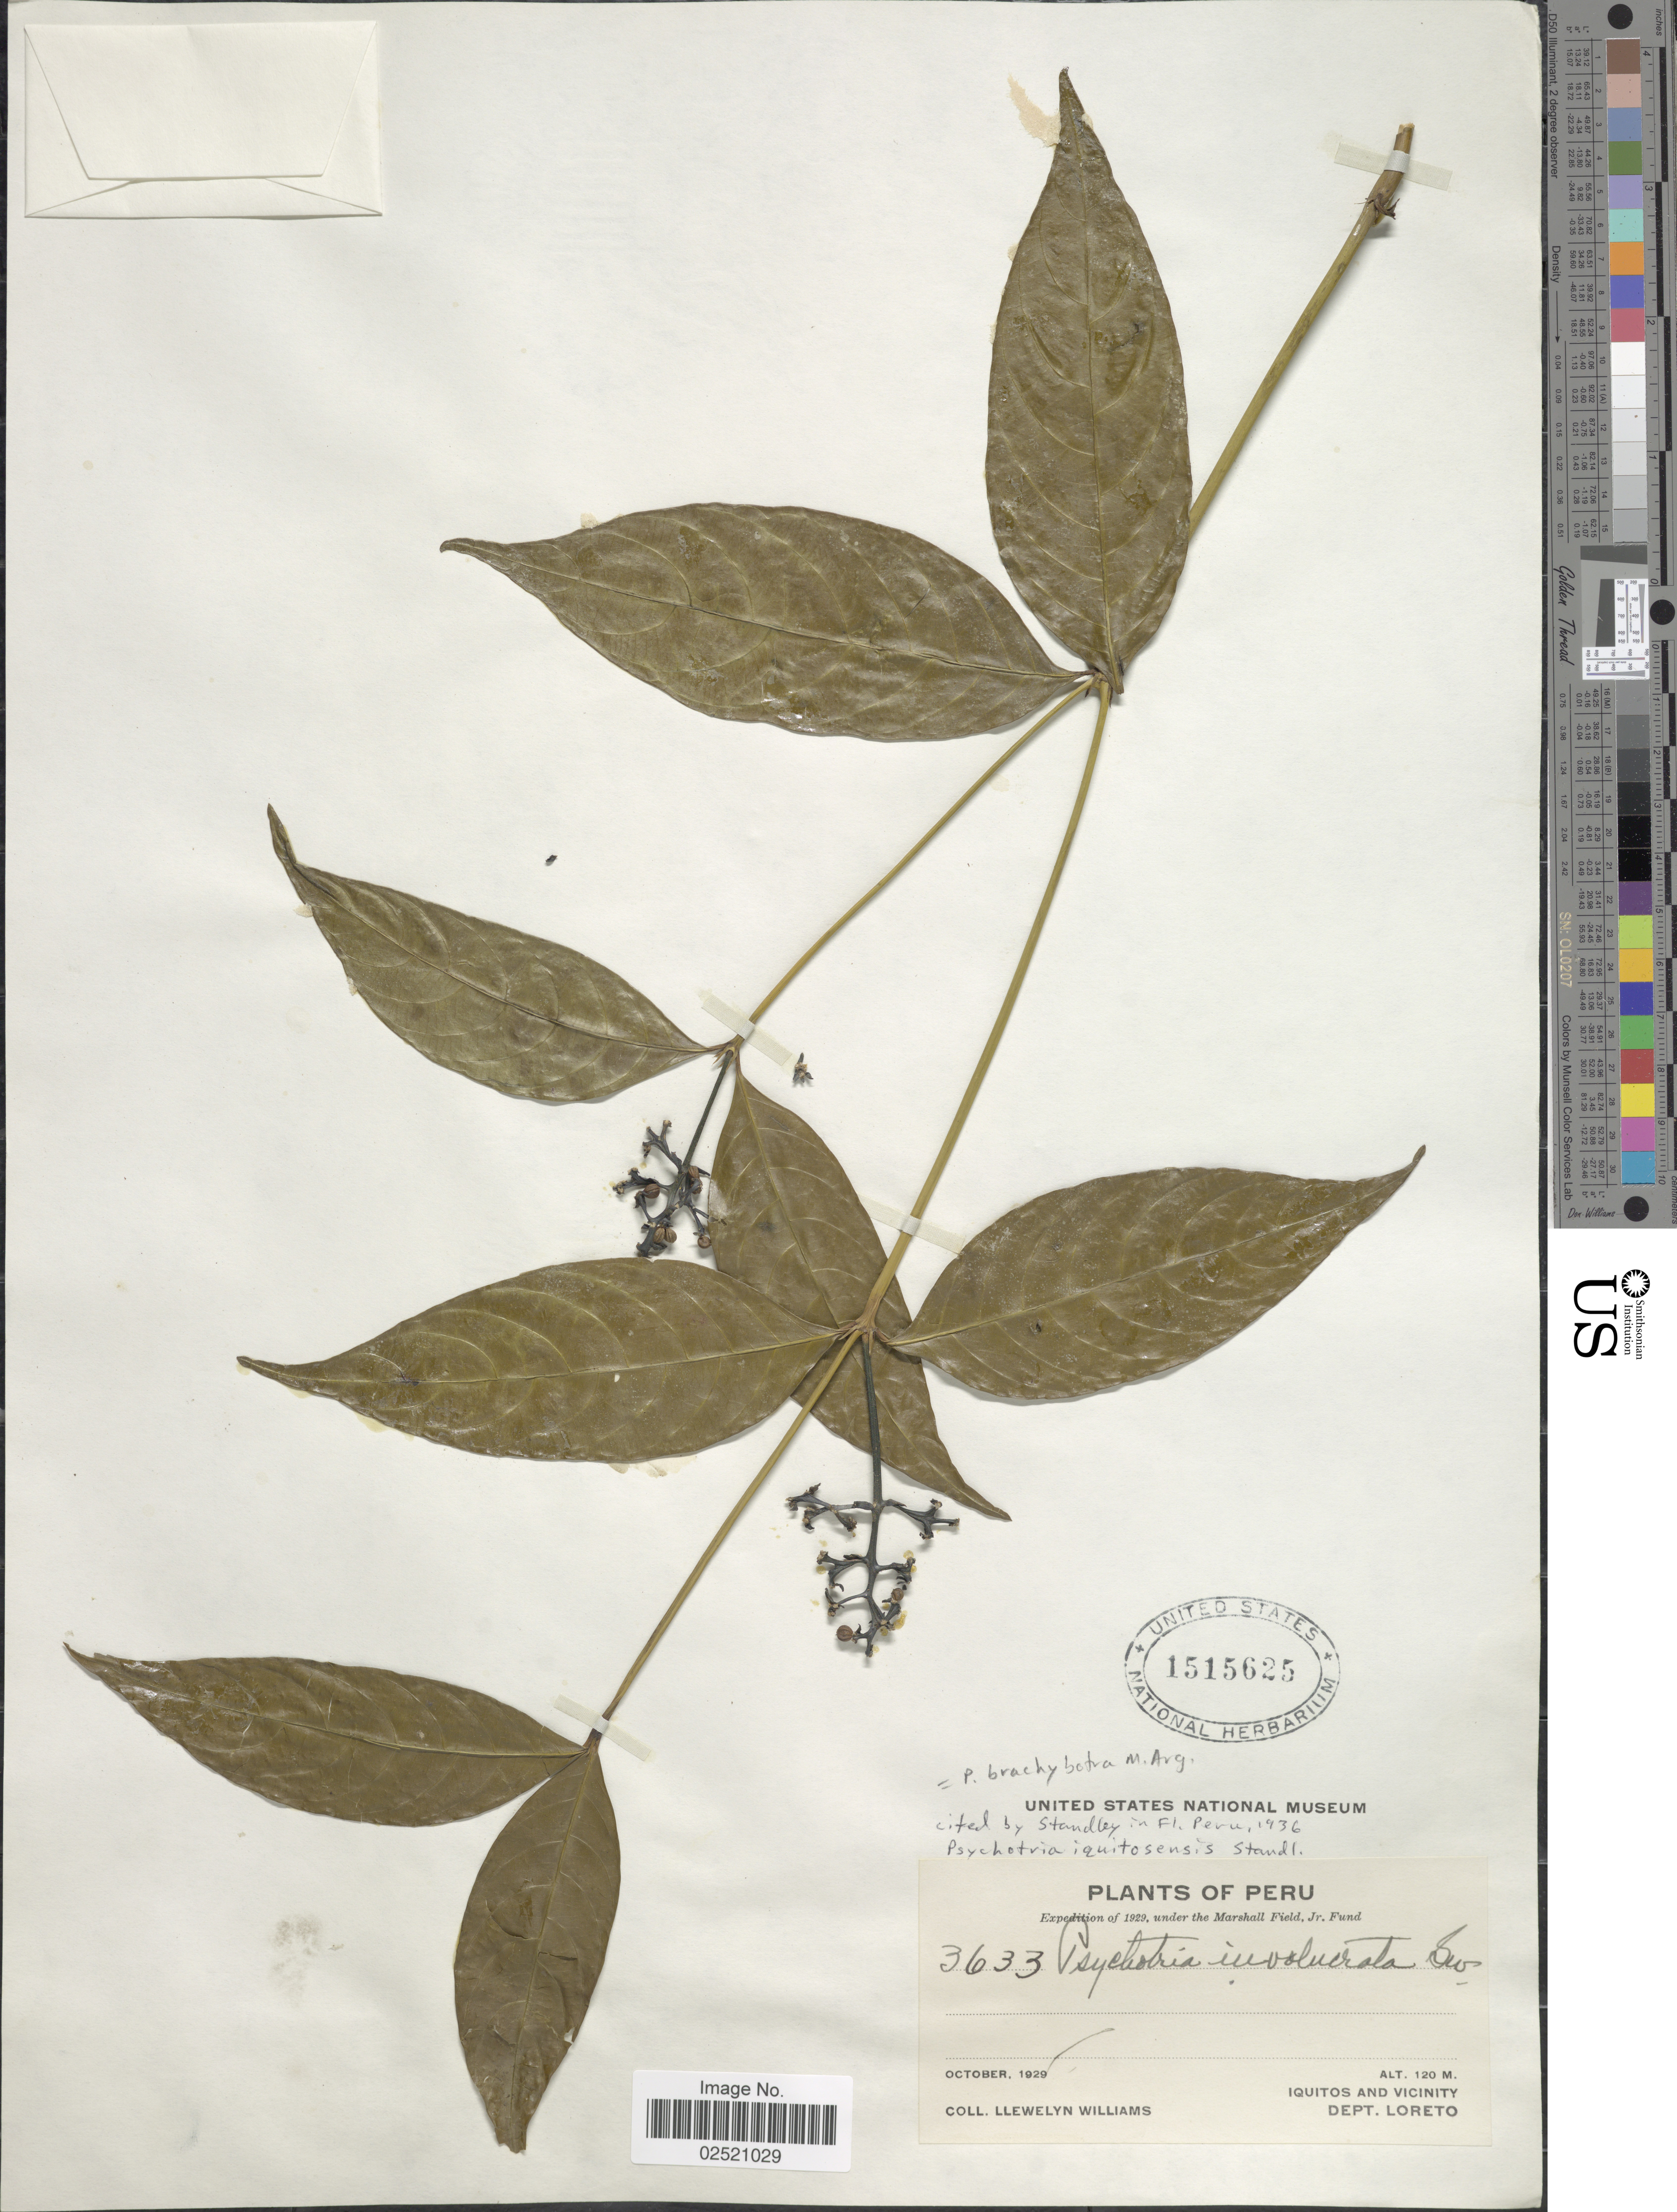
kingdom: Plantae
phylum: Tracheophyta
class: Magnoliopsida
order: Gentianales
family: Rubiaceae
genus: Psychotria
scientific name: Psychotria brachybotrya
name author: Müll. Arg.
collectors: Ll. Williams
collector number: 3633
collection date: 1929-10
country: Peru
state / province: Loreto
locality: Iquitos and Vicinity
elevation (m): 120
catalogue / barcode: US 1515625